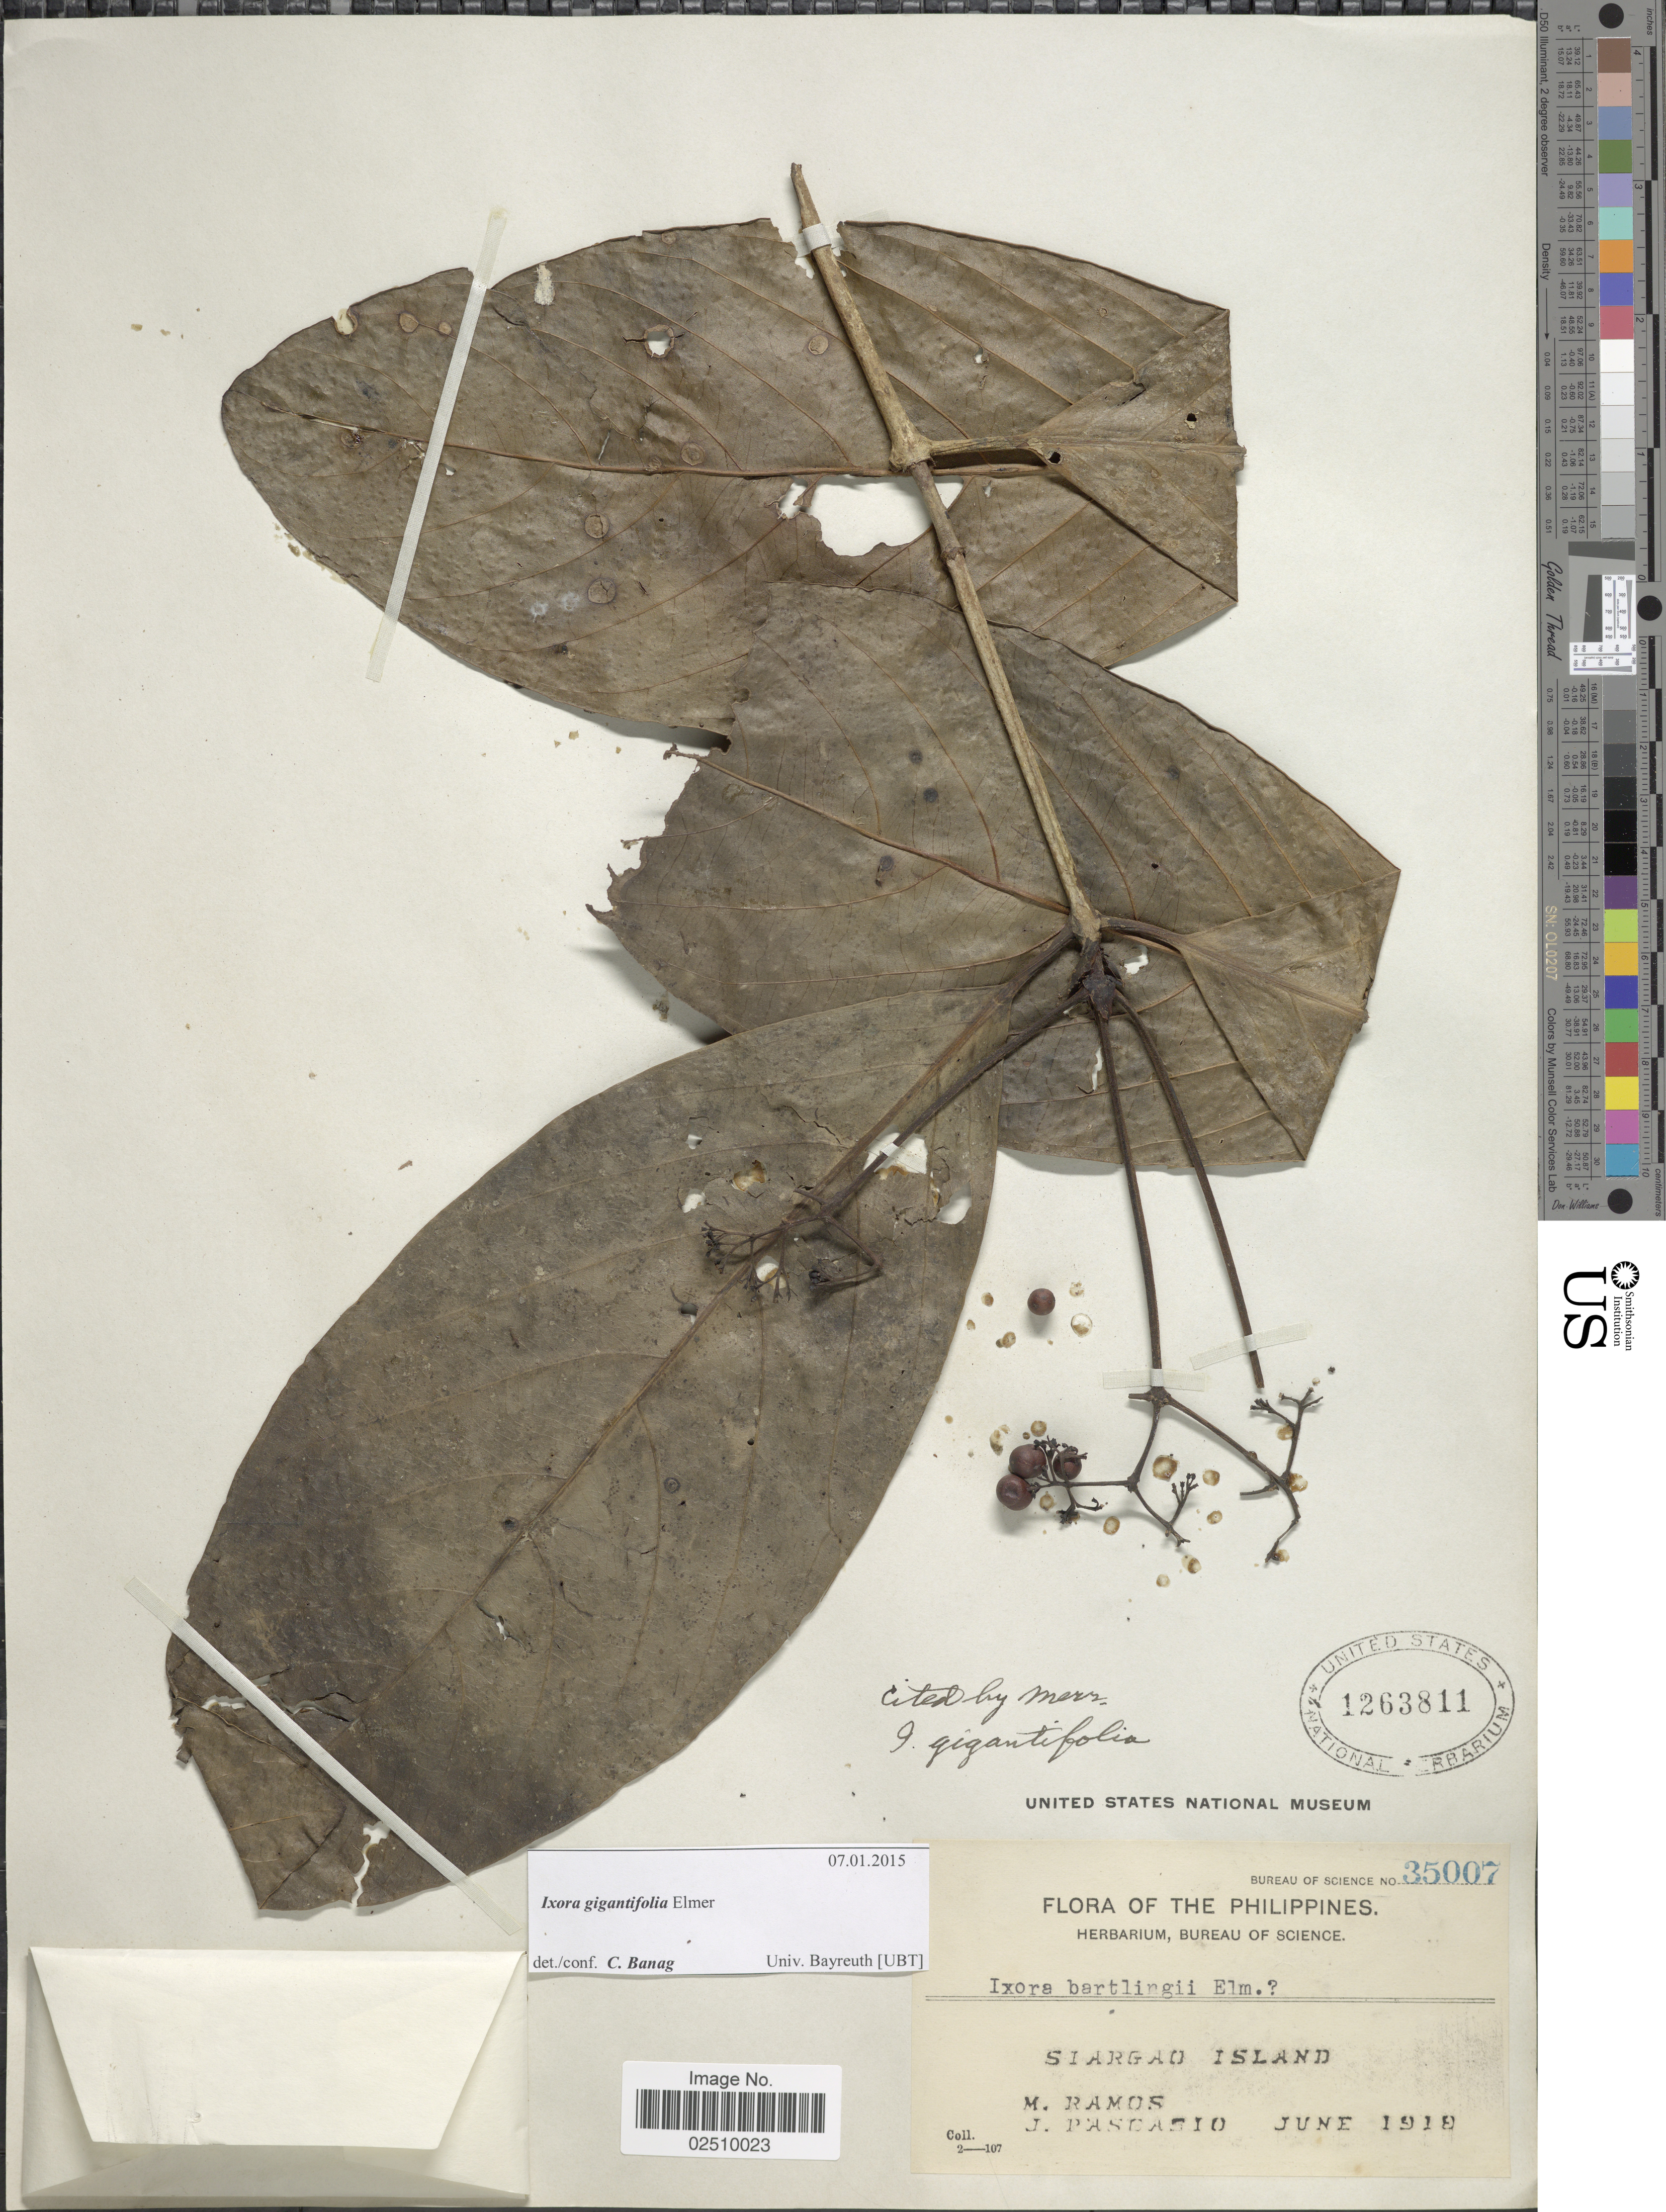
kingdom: Plantae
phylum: Tracheophyta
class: Magnoliopsida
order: Gentianales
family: Rubiaceae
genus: Ixora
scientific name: Ixora gigantifolia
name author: Elmer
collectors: M. Ramos & J. Pascasio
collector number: Bureau of Science 35007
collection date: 1918-06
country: Philippines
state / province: Caraga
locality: Siargao Island.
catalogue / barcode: US 1263811